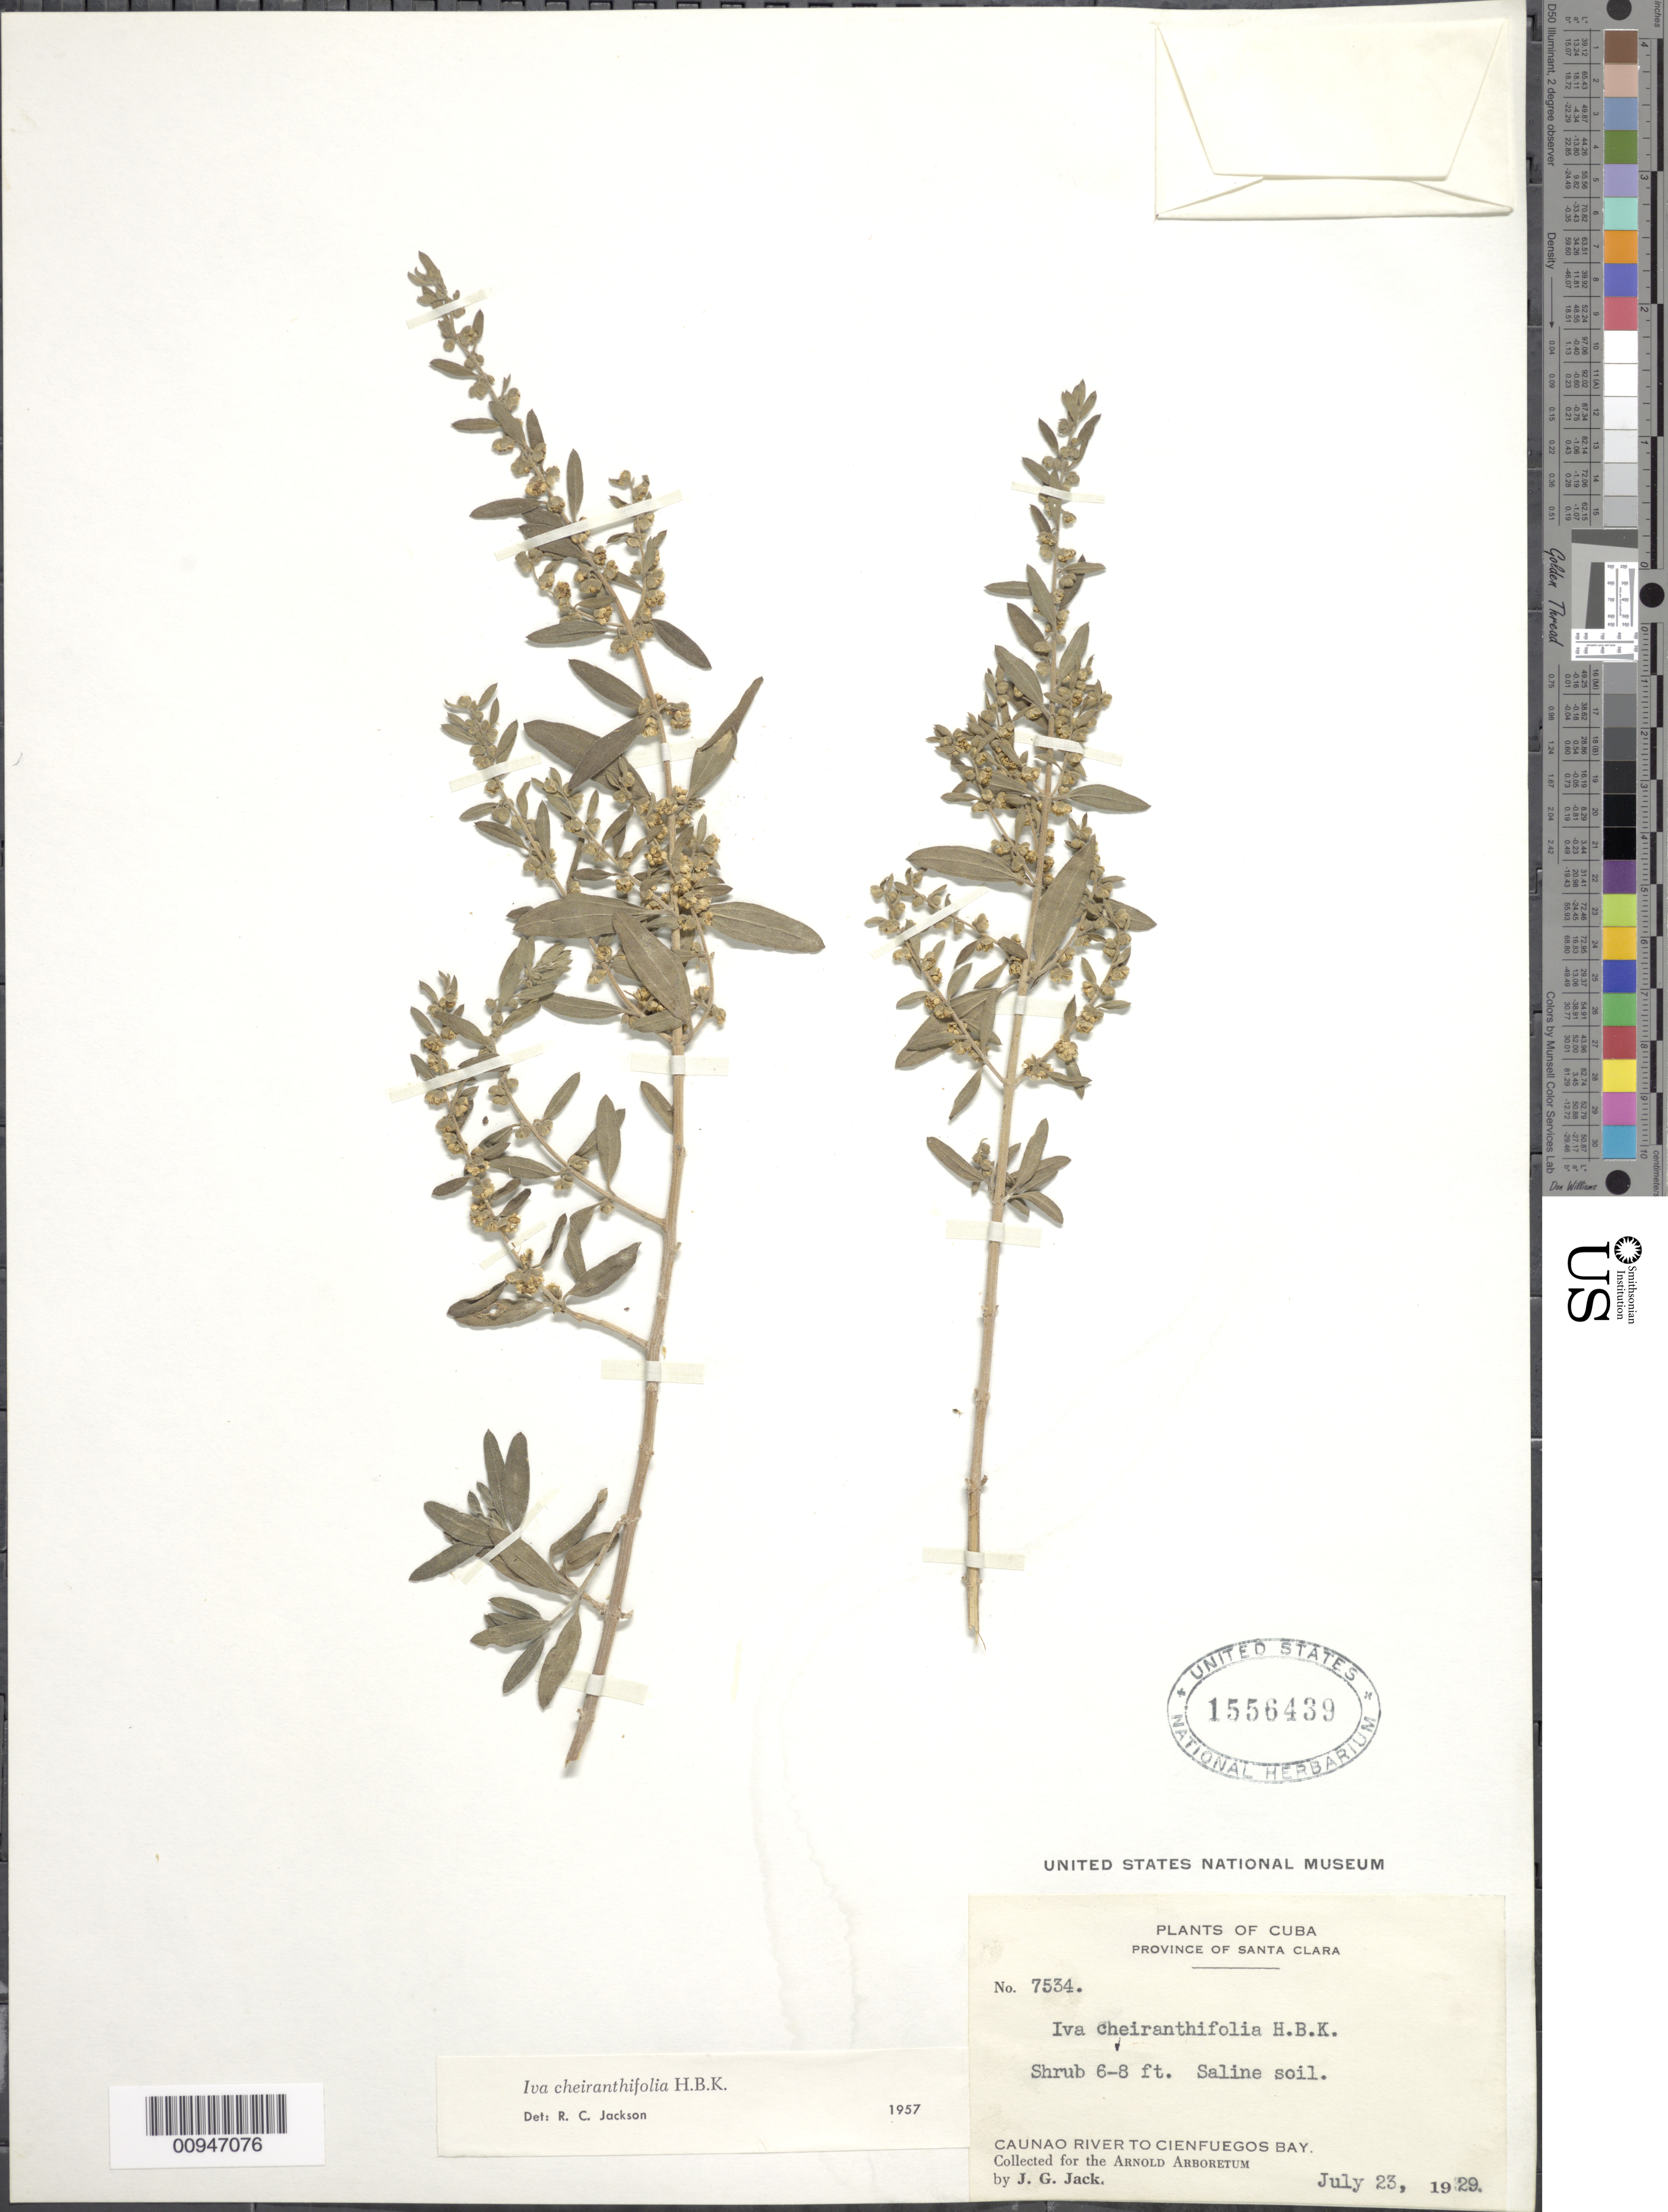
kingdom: Plantae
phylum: Tracheophyta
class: Magnoliopsida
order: Asterales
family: Asteraceae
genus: Iva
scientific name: Iva cheiranthifolia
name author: Kunth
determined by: Jackson, R. C.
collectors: J. G. Jack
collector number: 7534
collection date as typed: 23 Jul 1929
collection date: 1929-07-23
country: Cuba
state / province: Las Villas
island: Cuba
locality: Caunao River to Cienfuegos Bay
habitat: Saline soil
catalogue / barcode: US 1556439